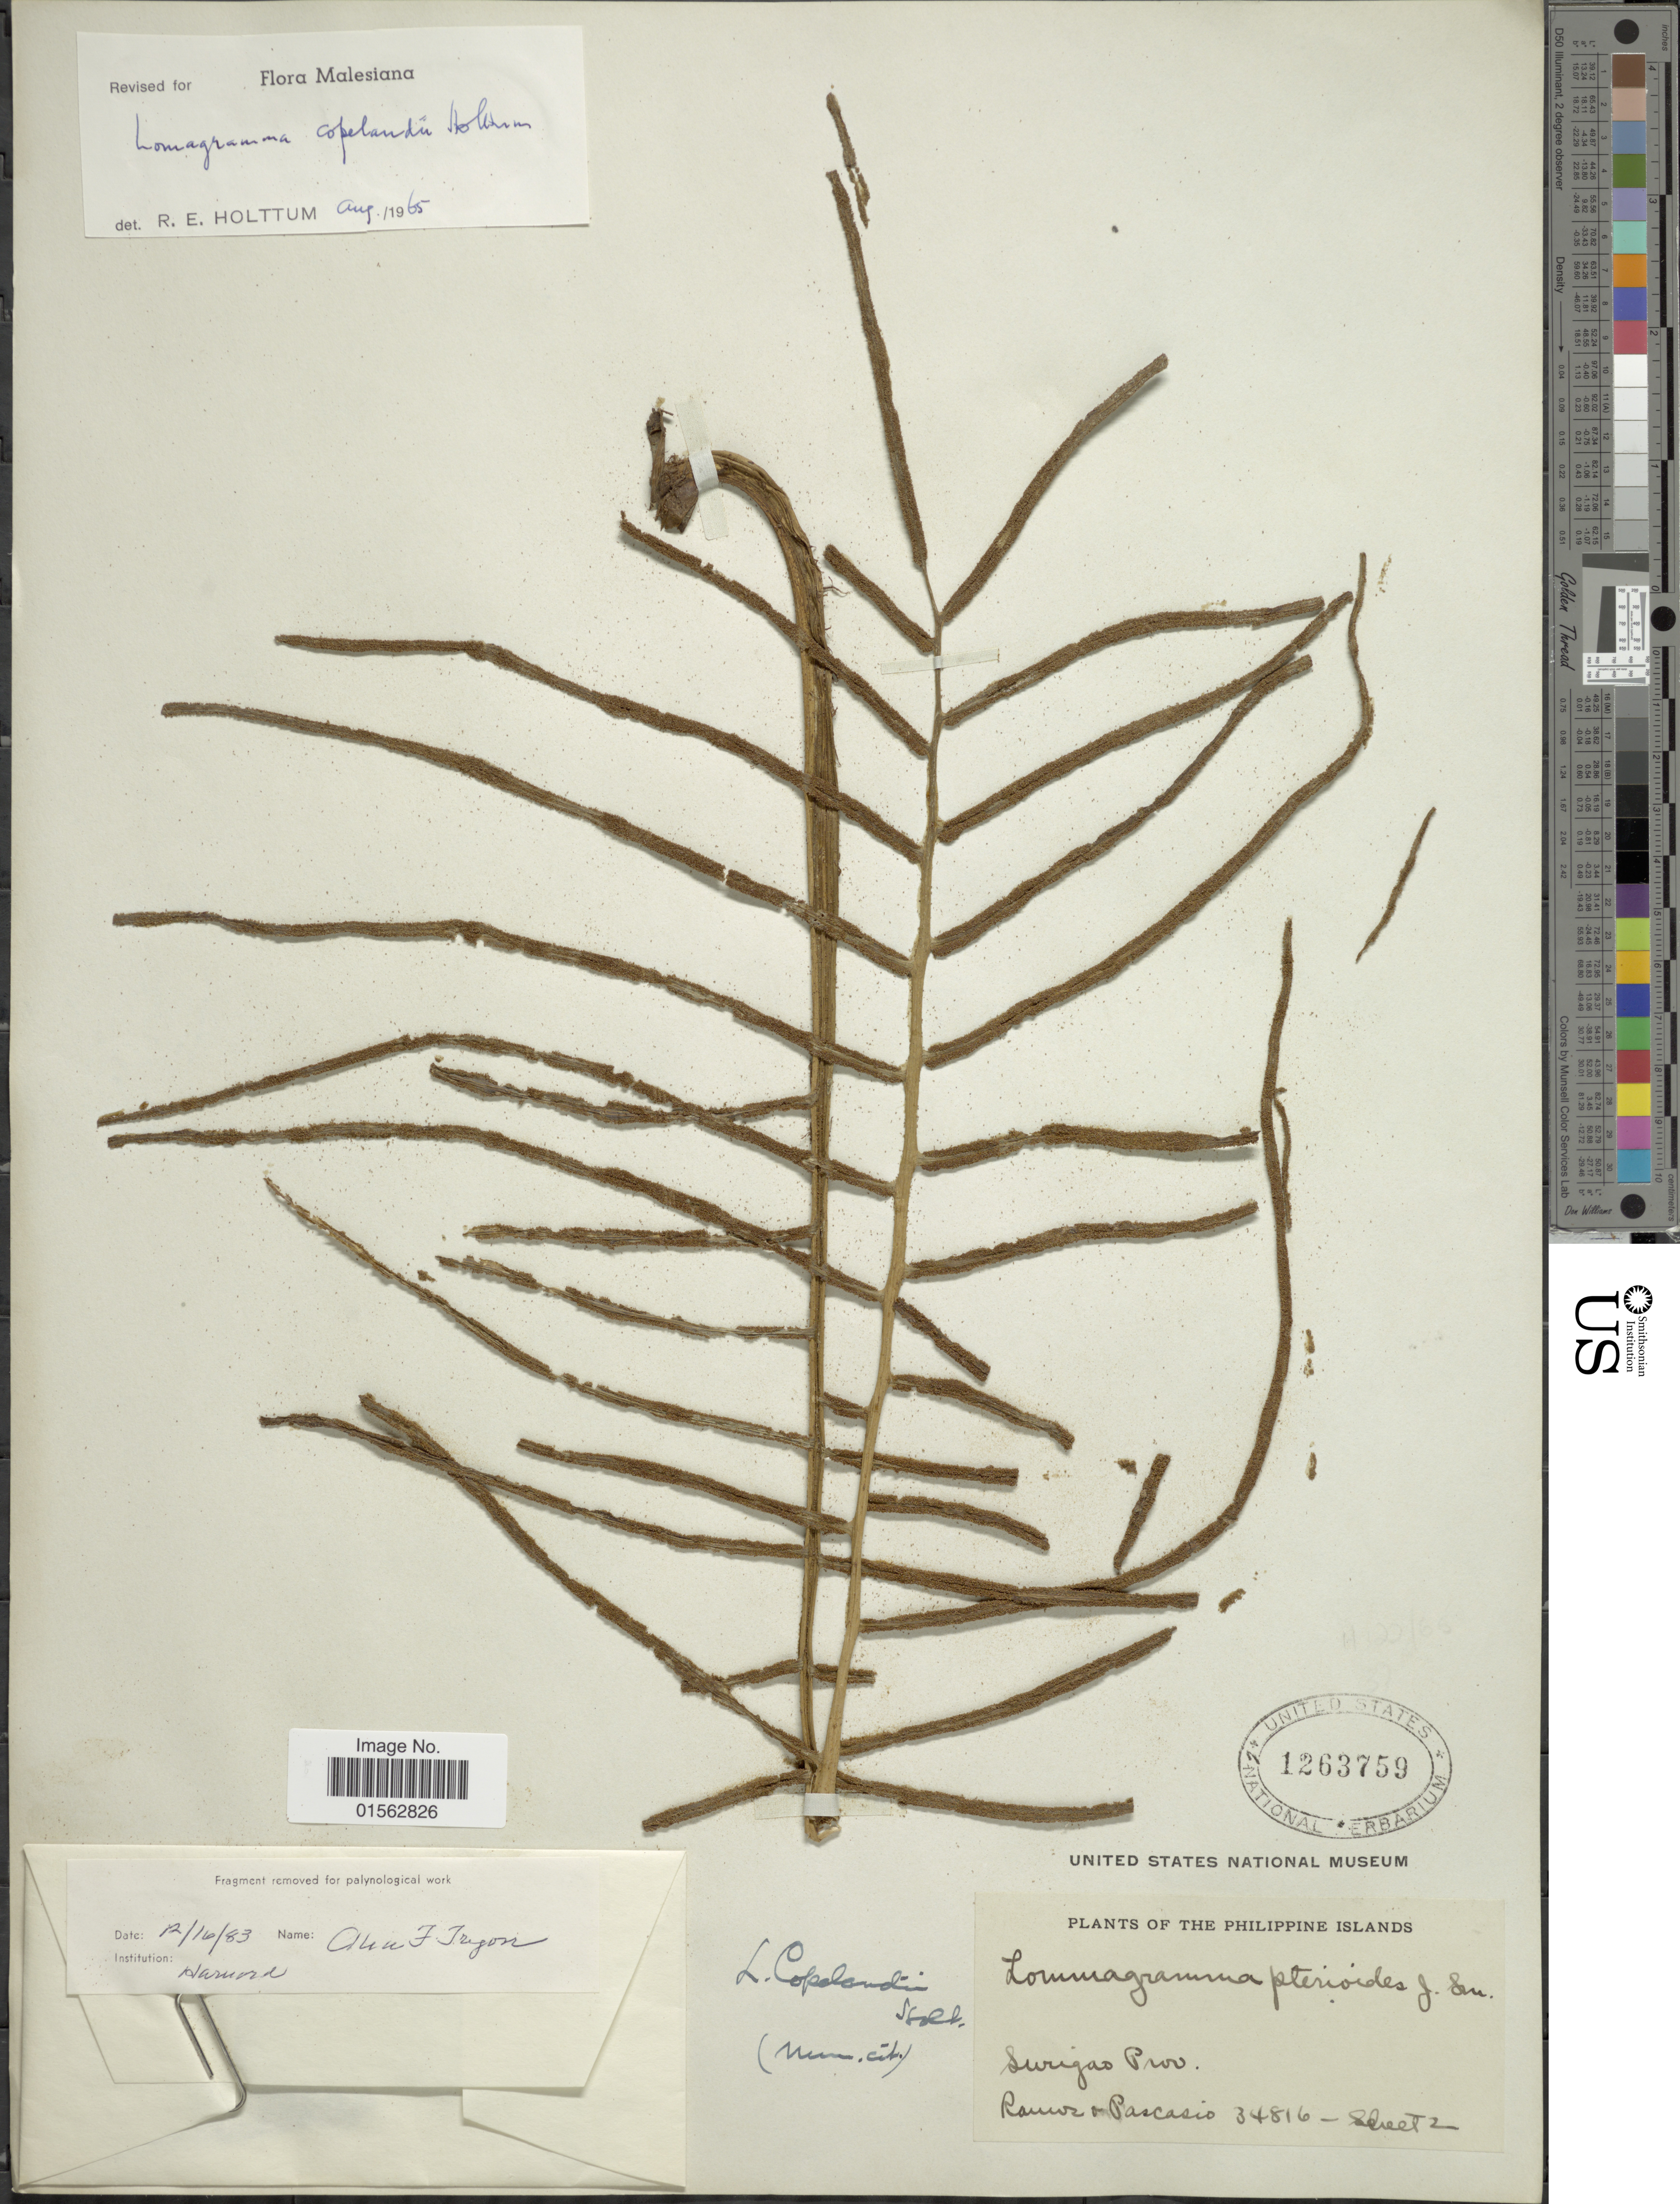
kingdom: Plantae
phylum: Tracheophyta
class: Polypodiopsida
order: Polypodiales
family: Dryopteridaceae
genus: Lomagramma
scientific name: Lomagramma copelandii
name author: Holttum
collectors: Collector illegible & Pascasio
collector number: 34816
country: Philippines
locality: Philippine Islands, Surigao Prov.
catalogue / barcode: US 1263759